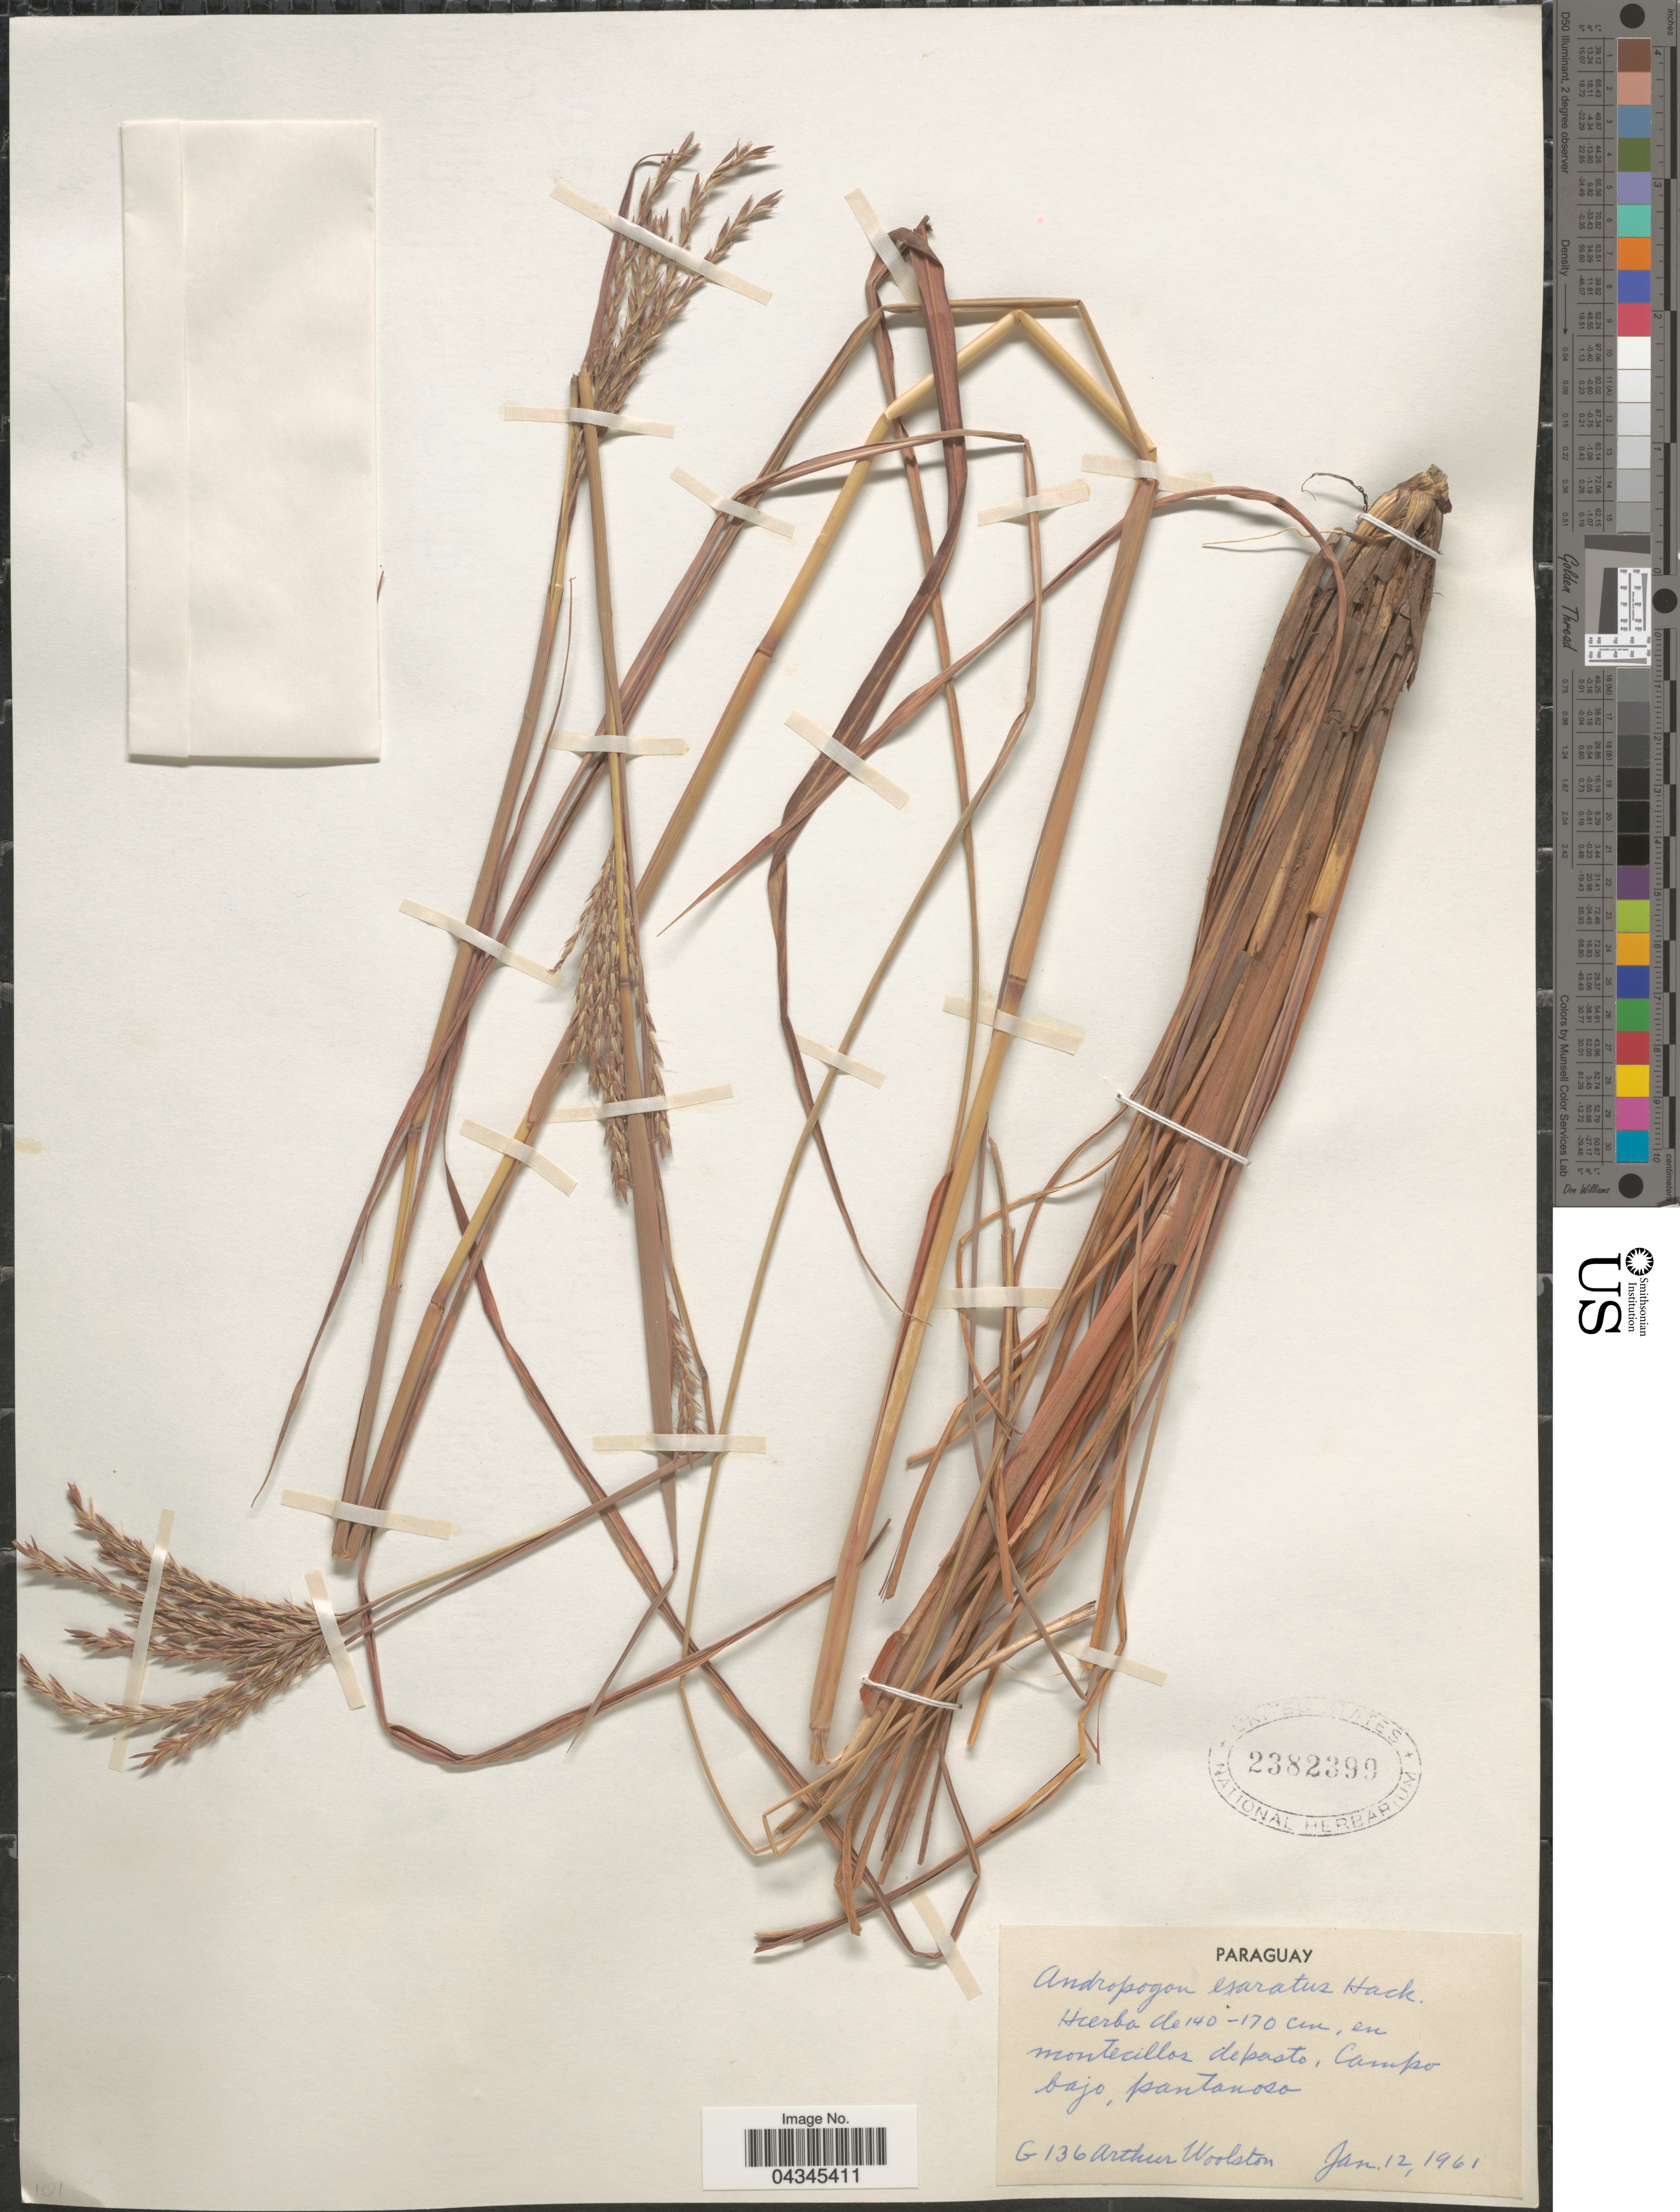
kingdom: Plantae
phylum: Tracheophyta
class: Liliopsida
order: Poales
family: Poaceae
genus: Andropogon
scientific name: Andropogon exaratus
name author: Hack.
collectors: A. L. Woolston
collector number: G136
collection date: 1961-01-12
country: Paraguay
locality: En montecillos depasto, Campo bajo, pantanoso.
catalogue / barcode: US 2382399